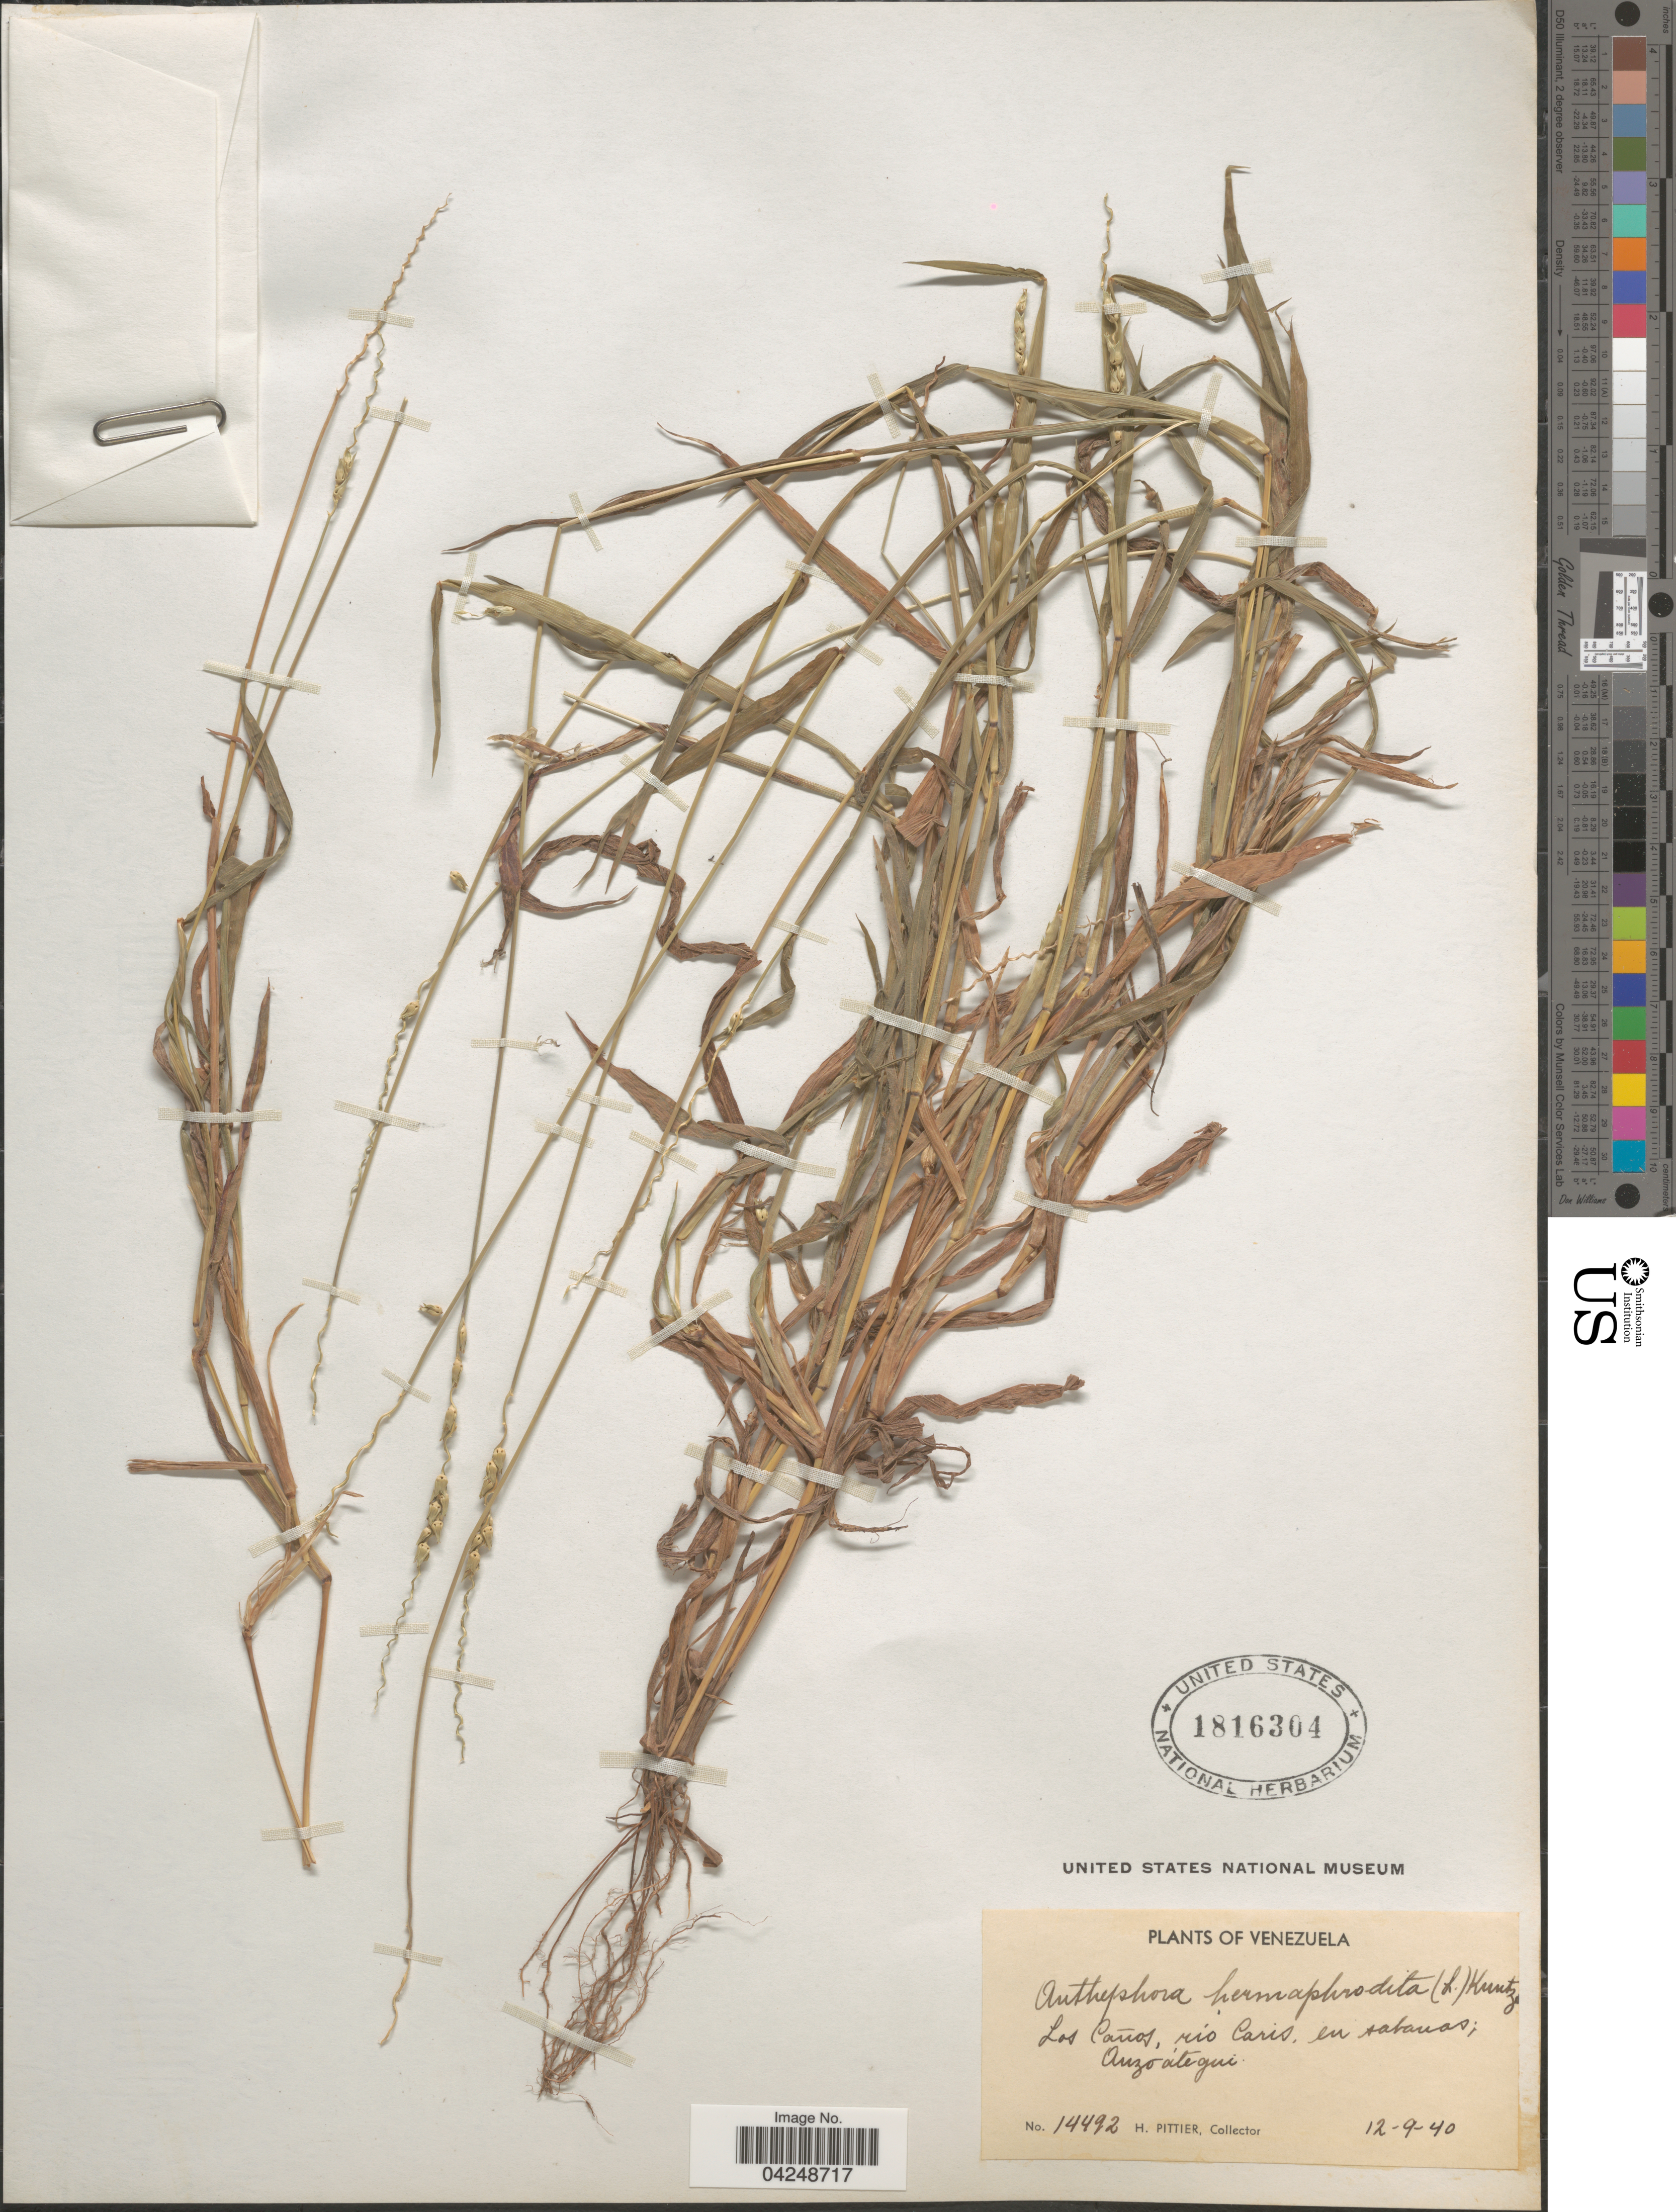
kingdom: Plantae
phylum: Tracheophyta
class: Liliopsida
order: Poales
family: Poaceae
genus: Anthephora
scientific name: Anthephora hermaphrodita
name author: (L.) Kuntze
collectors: H. F. Pittier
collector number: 14492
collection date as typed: Transcribed d/m/y: 12/9/40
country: Venezuela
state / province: Anzoategui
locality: Los Caños,río Caris, en sabanas.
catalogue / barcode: US 1816304